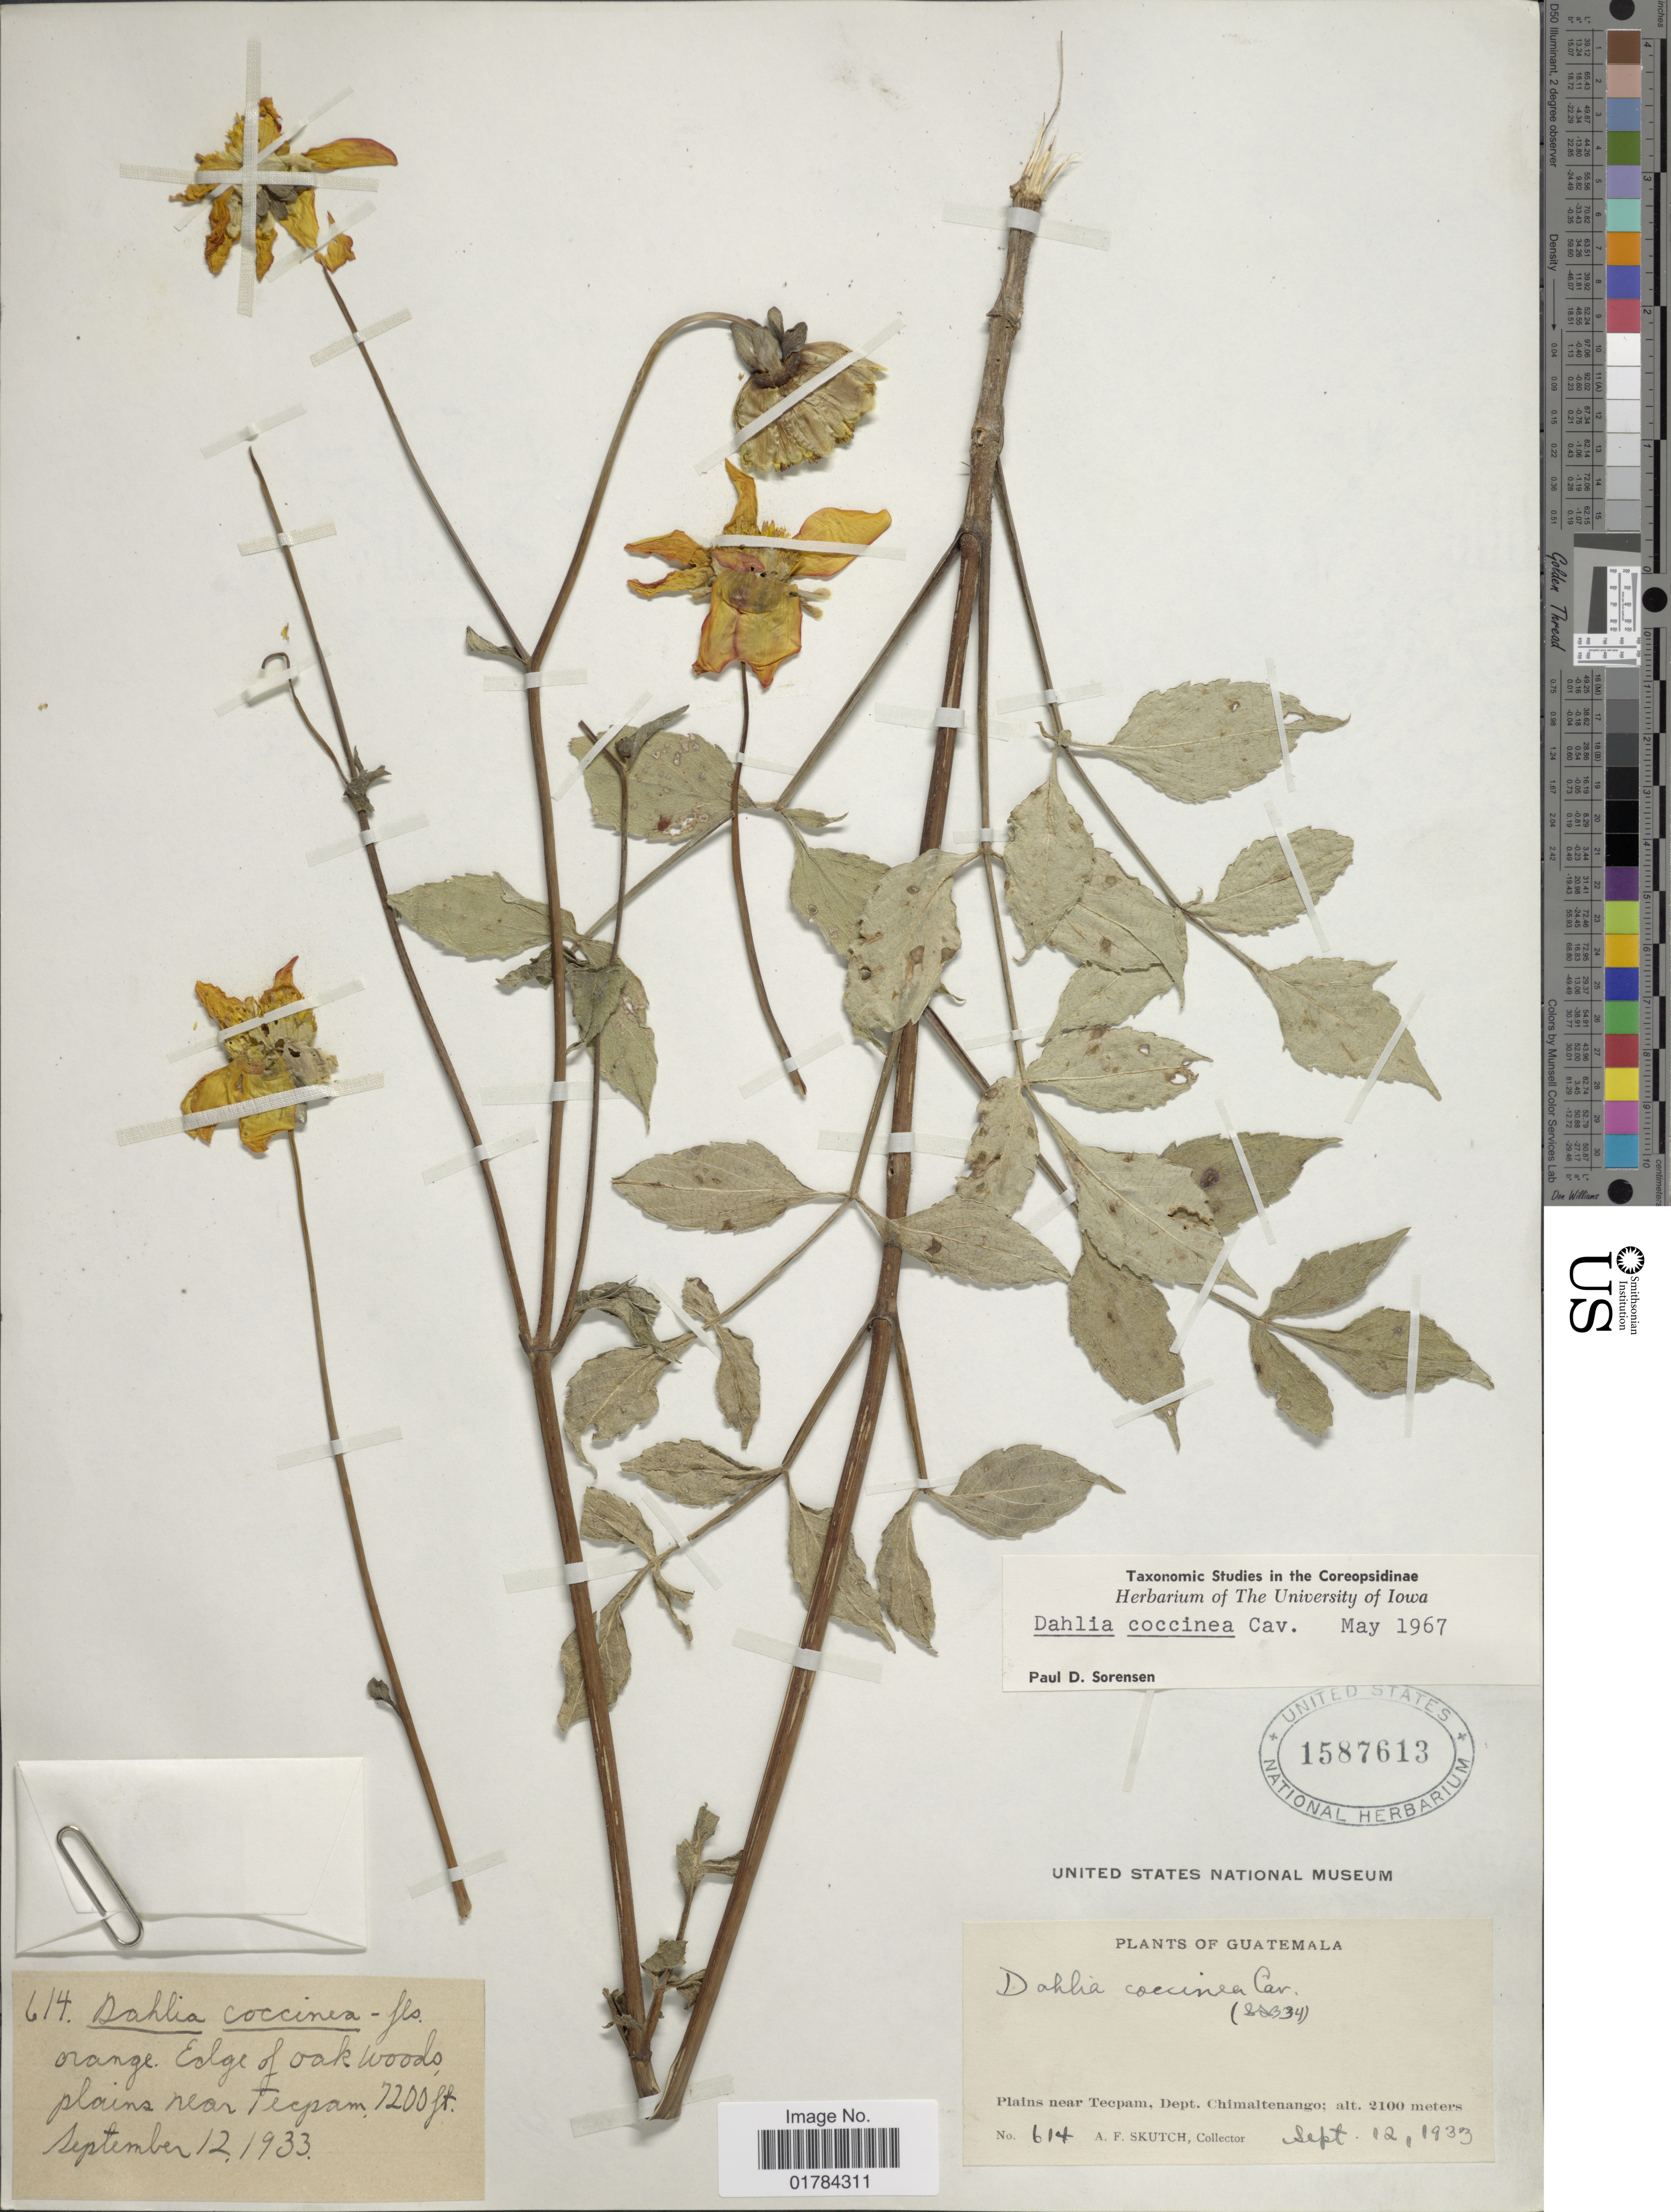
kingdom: Plantae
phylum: Tracheophyta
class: Magnoliopsida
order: Asterales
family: Asteraceae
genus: Dahlia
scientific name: Dahlia coccinea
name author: Cav.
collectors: A. F. Skutch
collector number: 614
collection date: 1933-09-12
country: Guatemala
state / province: Chimaltenango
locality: Plains near Tecpam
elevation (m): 2195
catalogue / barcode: US 1587613